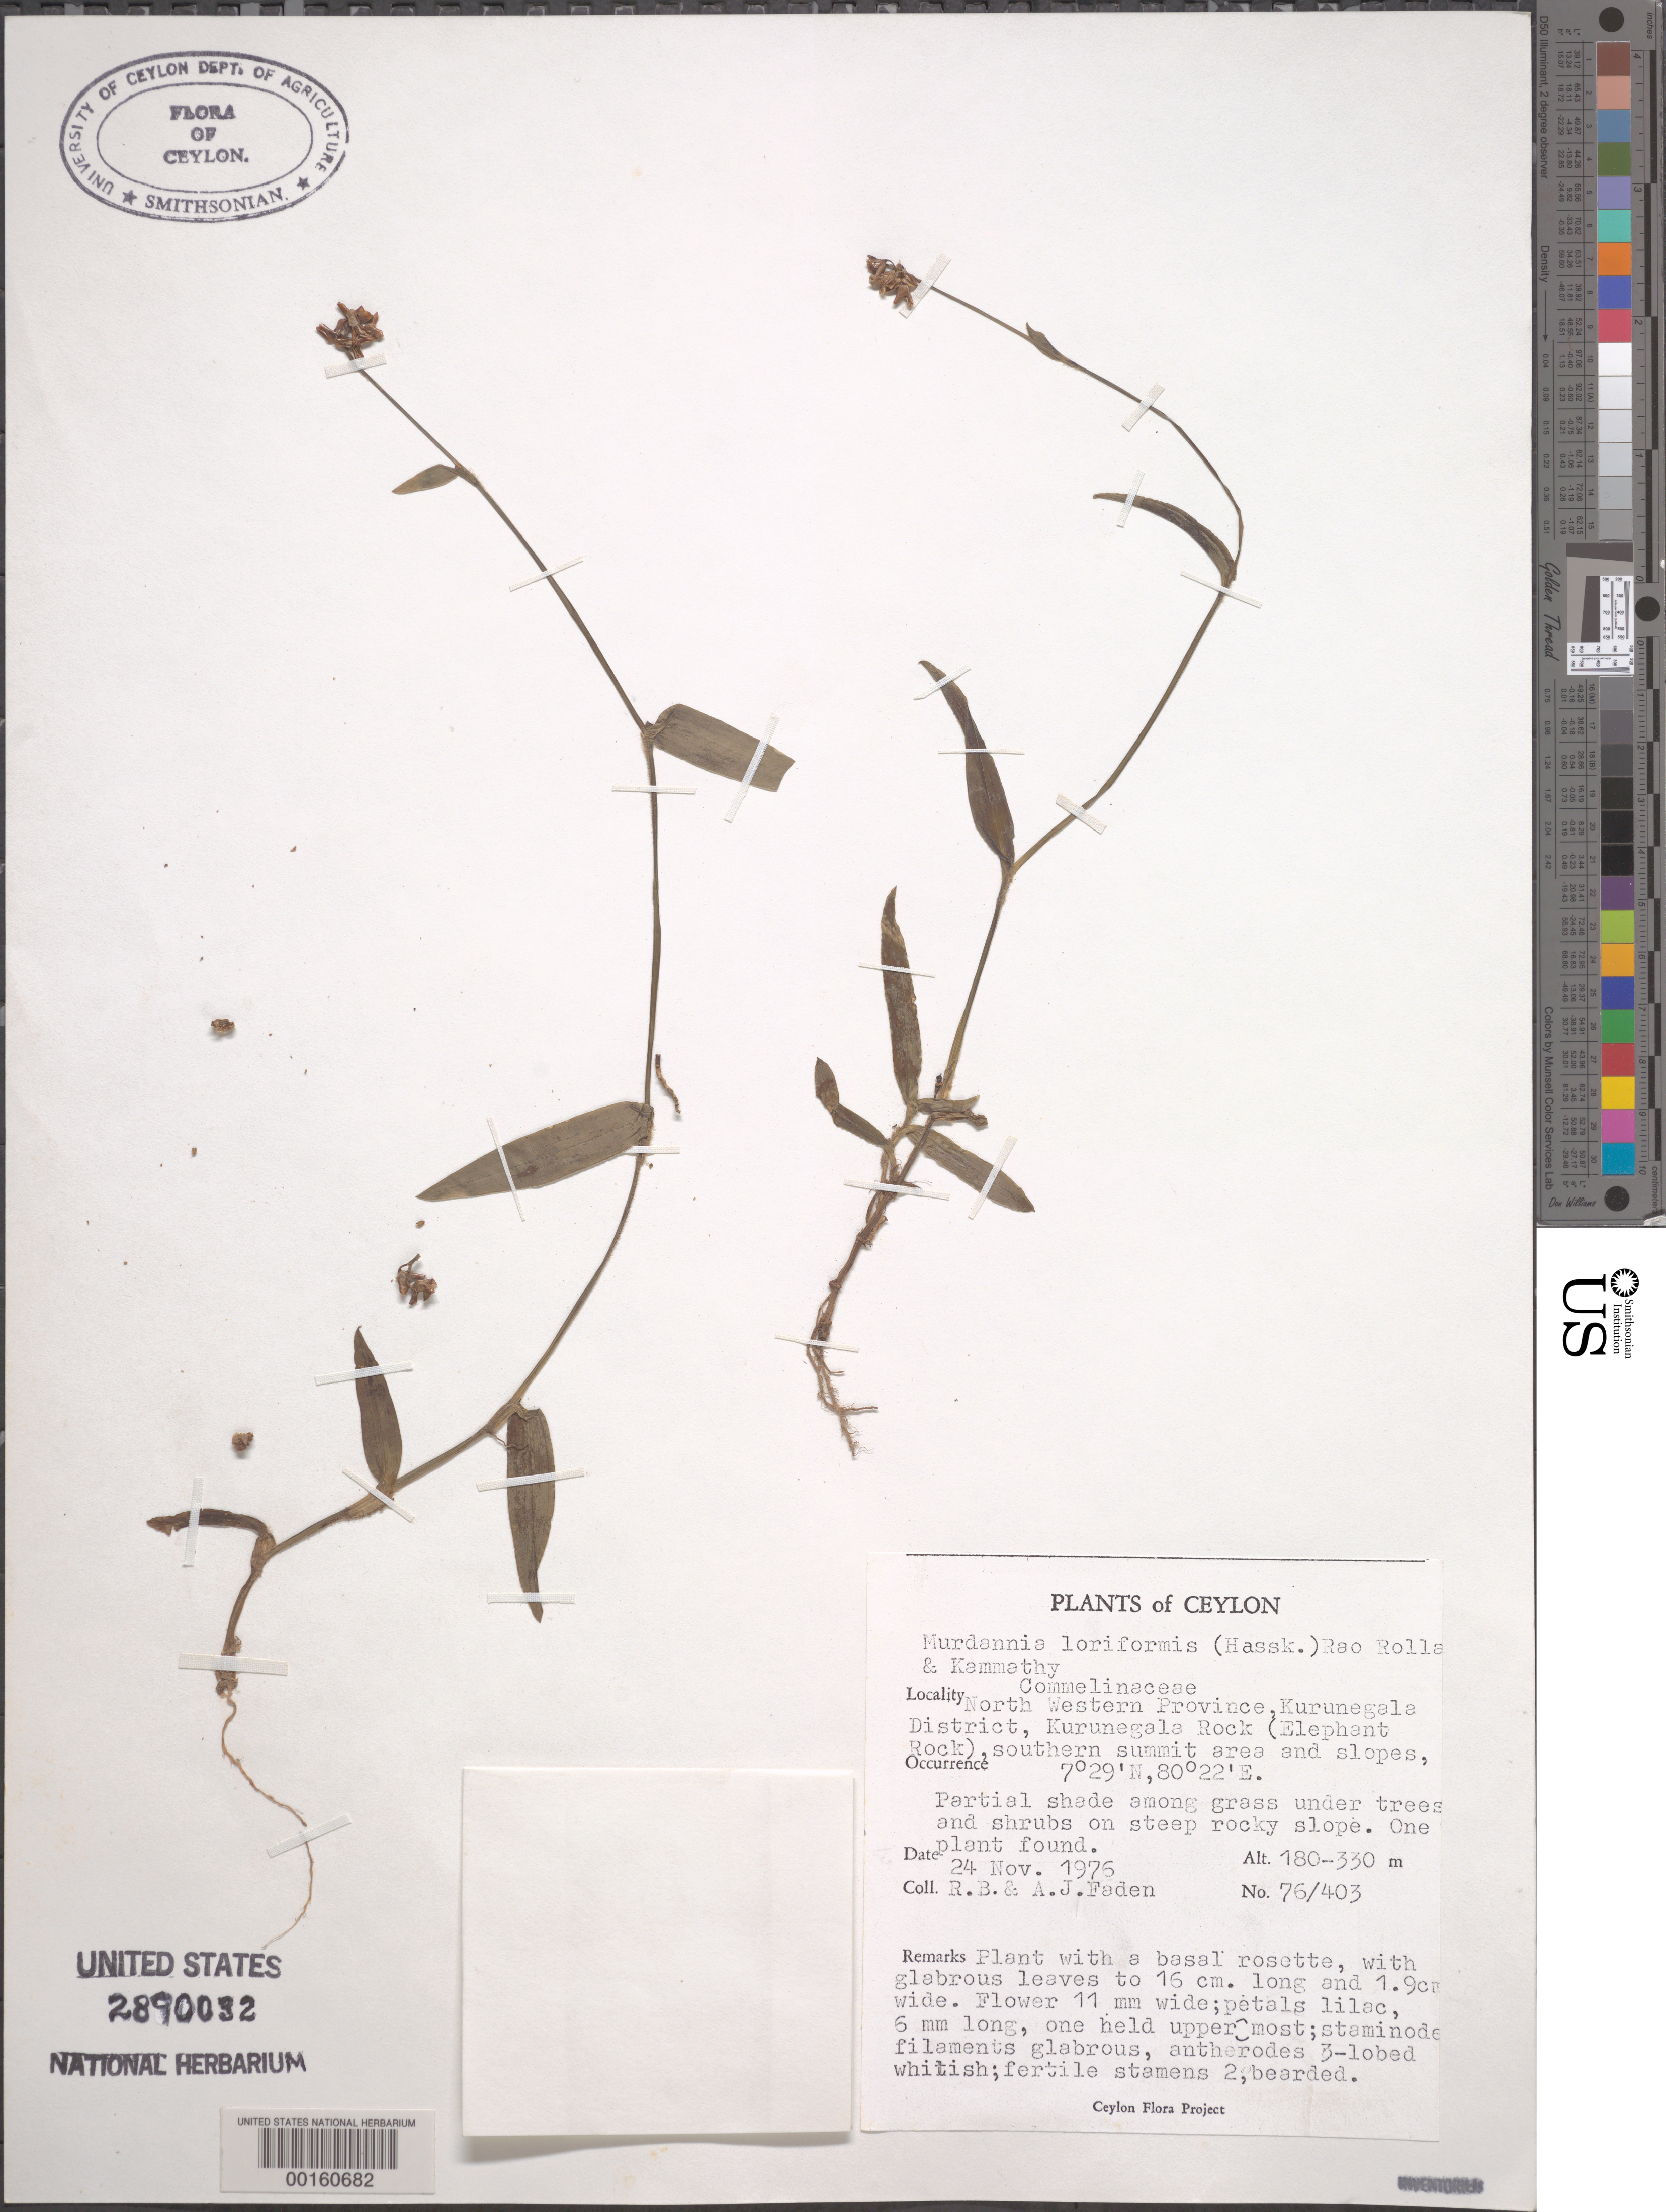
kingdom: Plantae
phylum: Tracheophyta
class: Liliopsida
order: Commelinales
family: Commelinaceae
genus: Murdannia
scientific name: Murdannia loriformis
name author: (Hassk.) R.S. Rao & Kammathy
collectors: R. B. Faden & A. J. Faden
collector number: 76/403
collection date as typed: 24 Nov 1976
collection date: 1976-11-24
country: Sri Lanka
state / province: North Western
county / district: Kurunegala Dist.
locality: Kurunegala rock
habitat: Summit and slopes; shaded, rocky area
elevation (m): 180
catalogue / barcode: US 2890032